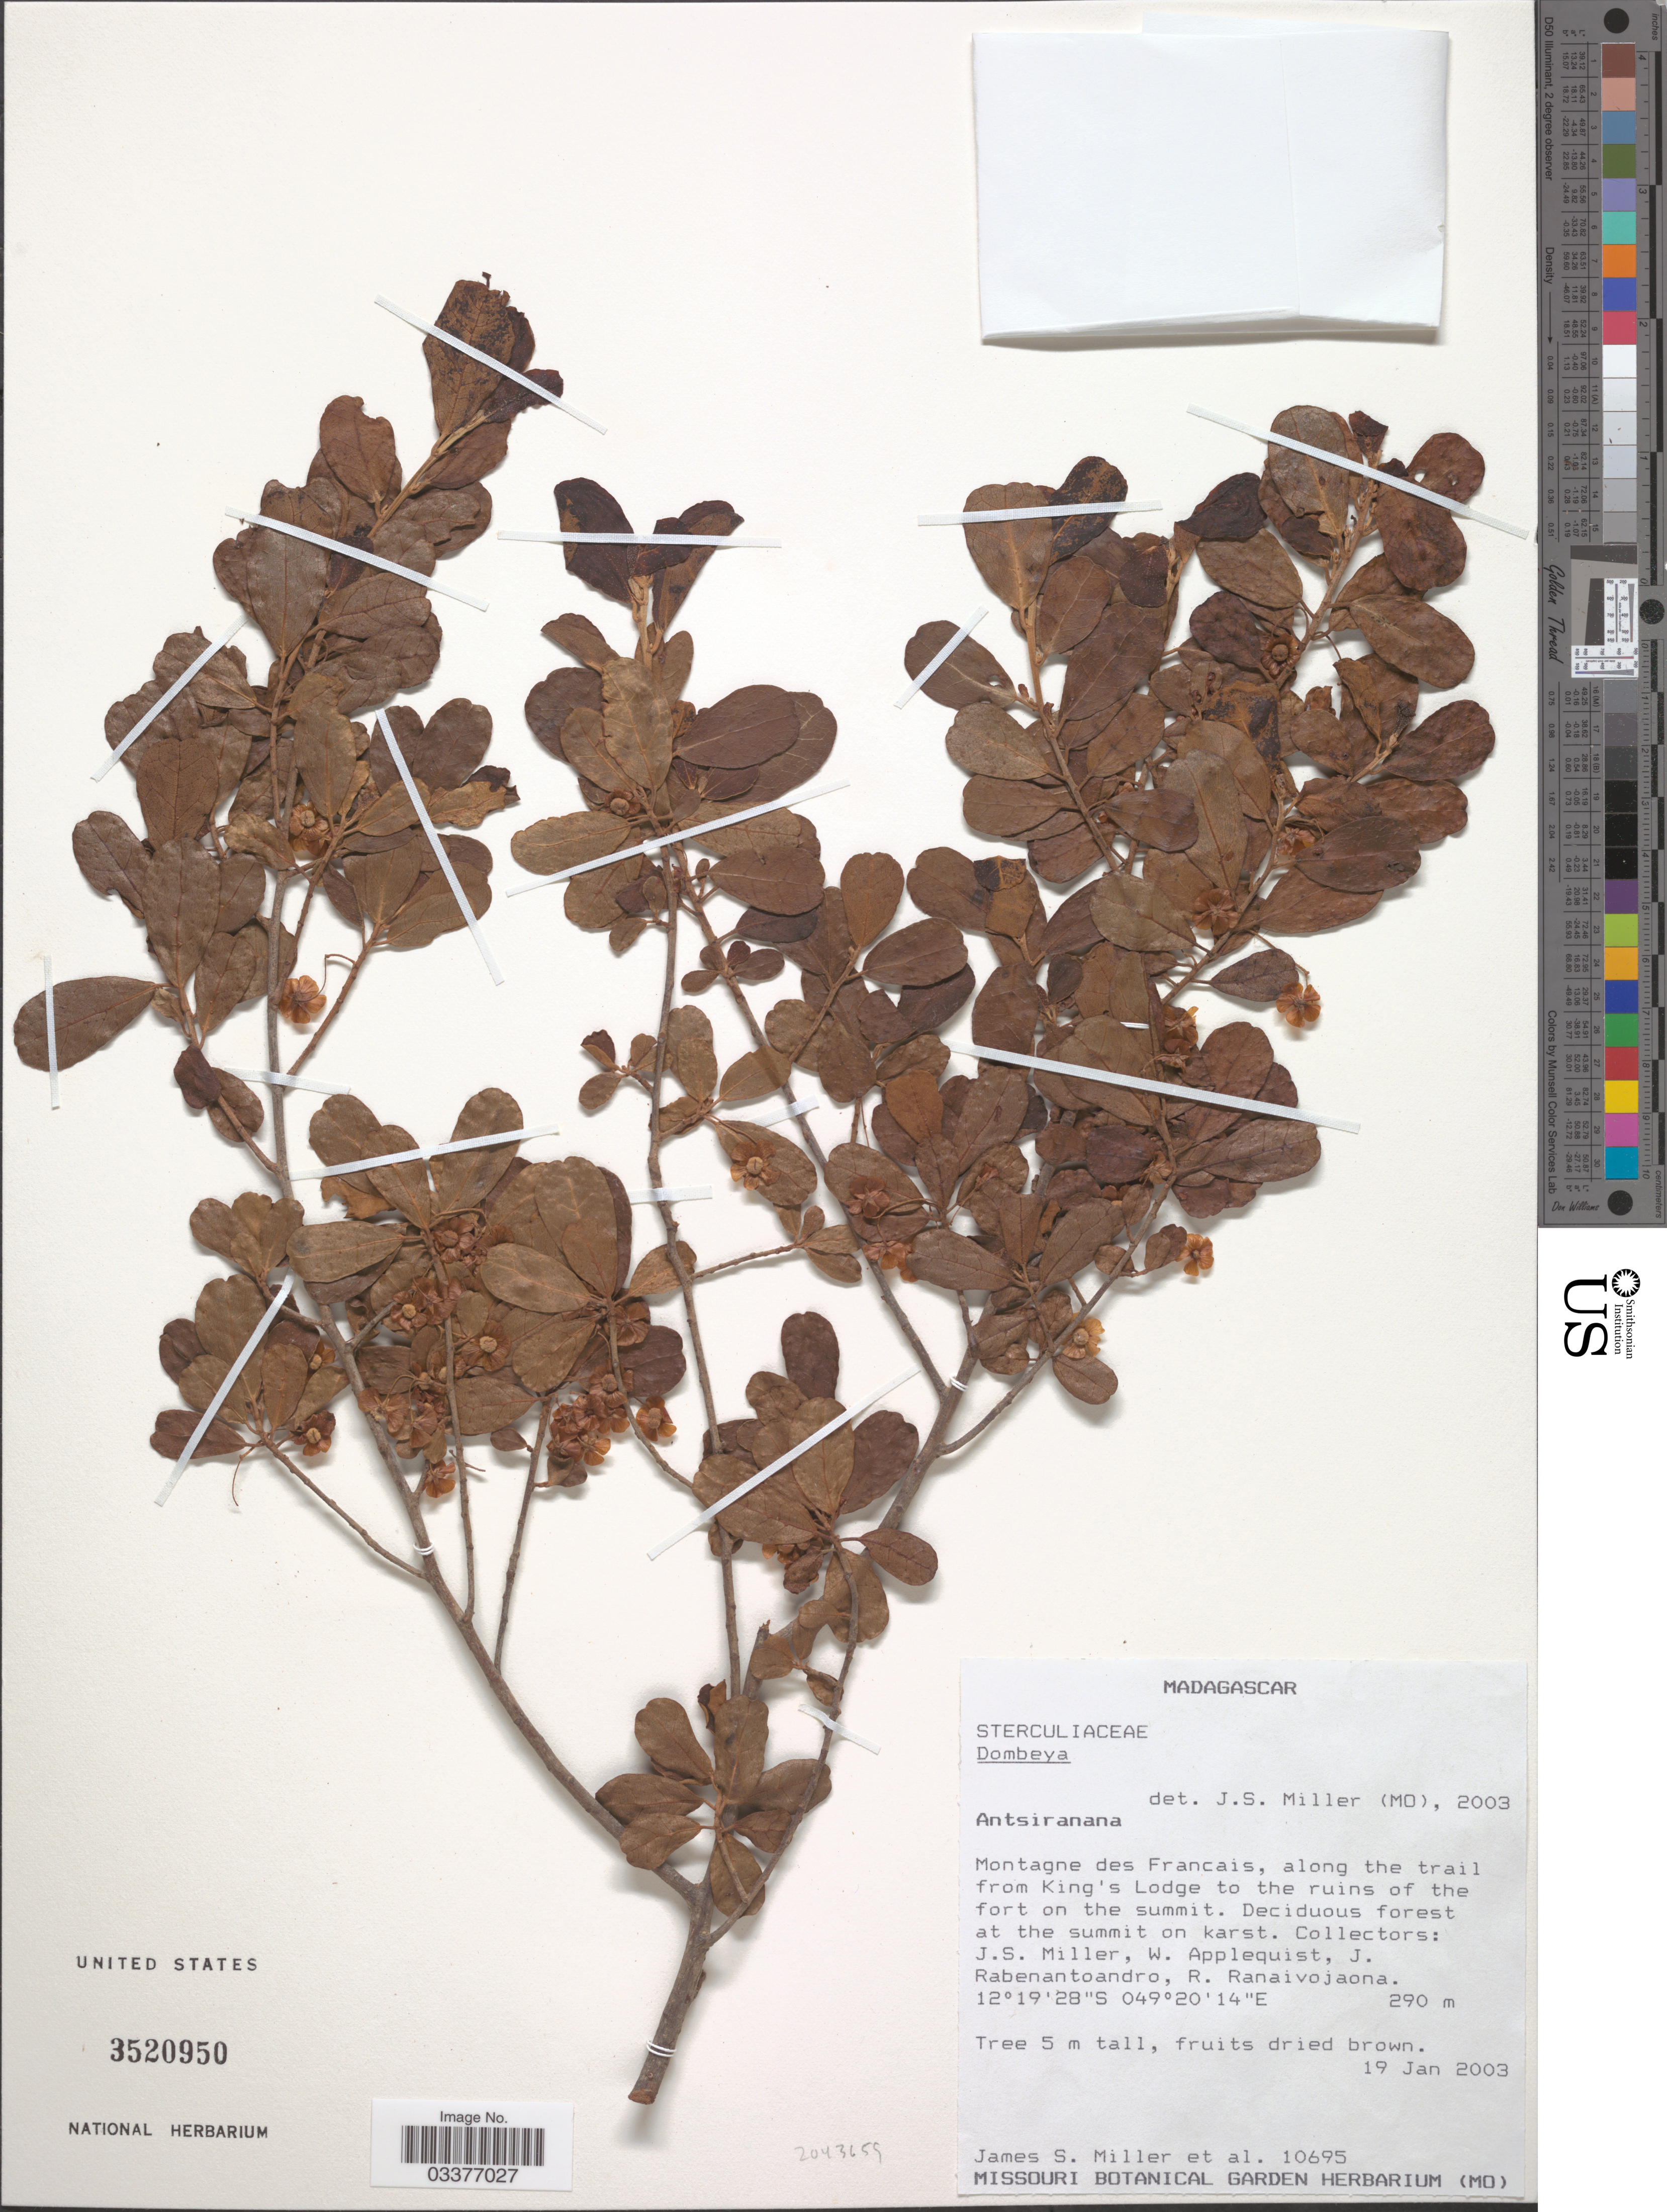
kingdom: Plantae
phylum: Tracheophyta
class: Magnoliopsida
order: Malvales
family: Malvaceae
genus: Dombeya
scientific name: Dombeya milleri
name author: Appleq. & Bosser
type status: Isotype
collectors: J. S. Miller, J. S. Miller, W. Applequist, J. Rabenantoandro & R. Ranaivojaona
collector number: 10695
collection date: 2003-01-19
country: Madagascar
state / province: Diana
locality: Montagne des Francais, along the trail from King's Lodge to the ruins of the fort on the summit.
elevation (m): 290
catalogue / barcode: US 3520950